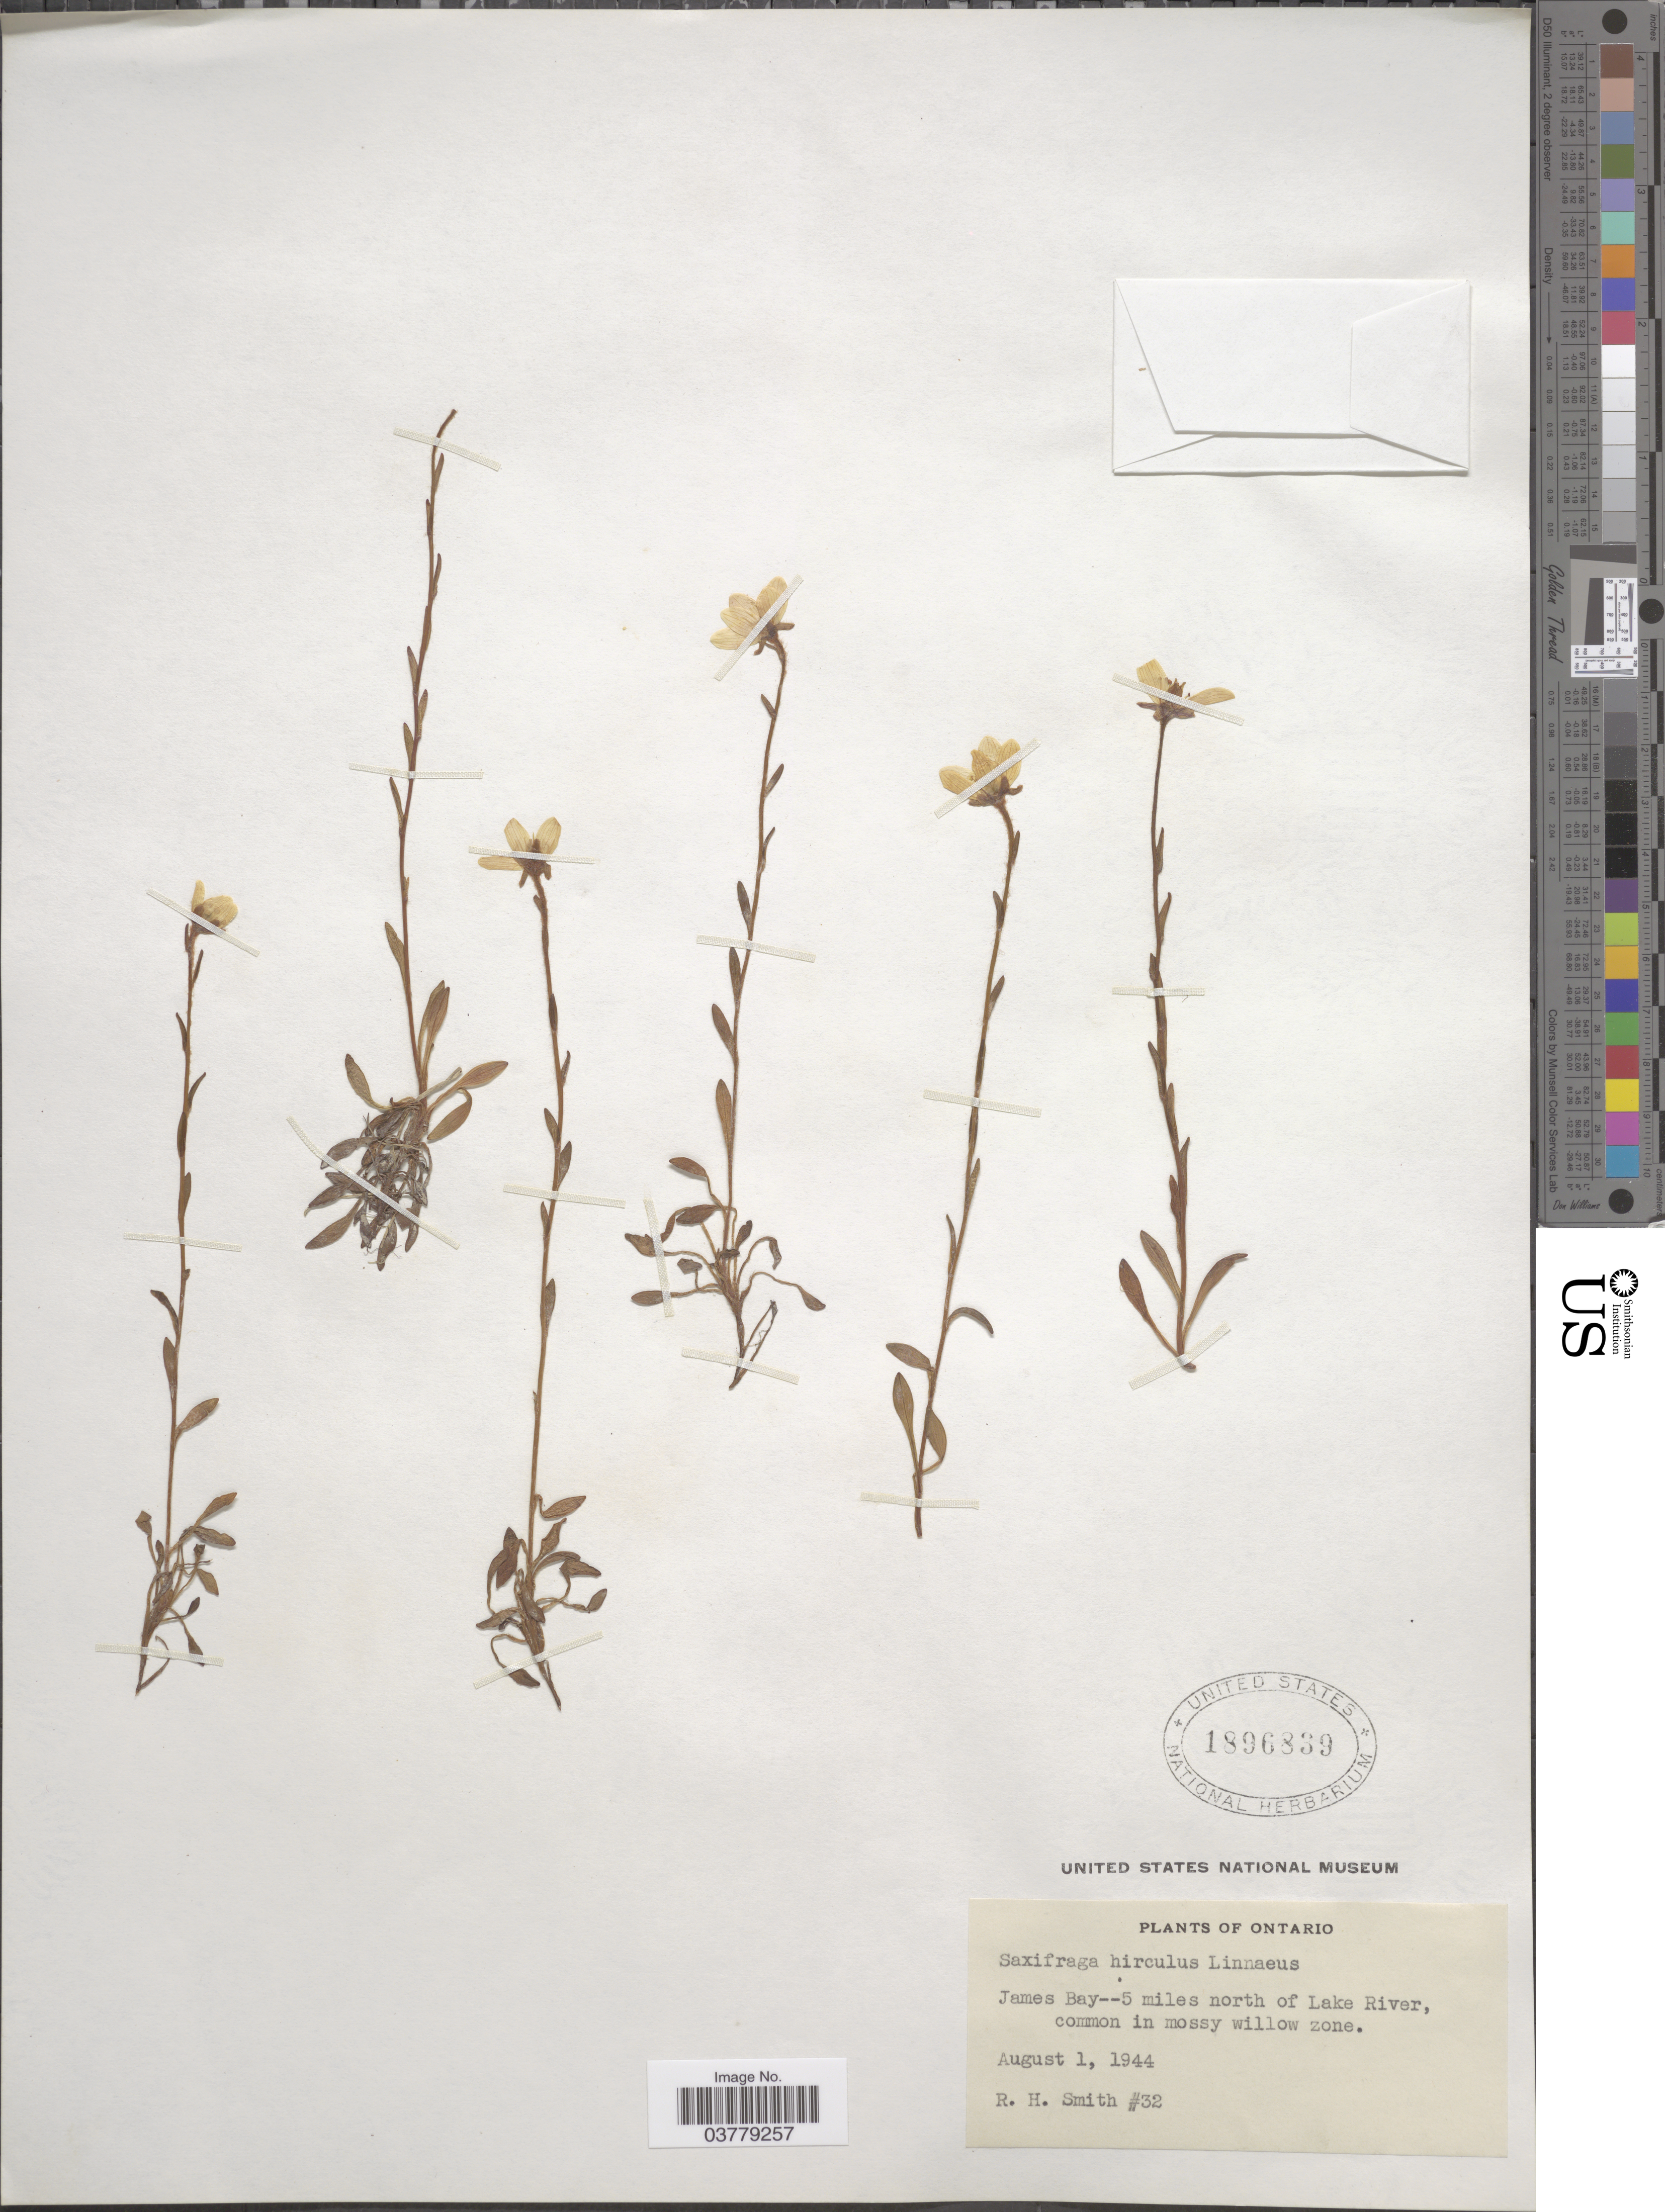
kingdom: Plantae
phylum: Tracheophyta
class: Magnoliopsida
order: Saxifragales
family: Saxifragaceae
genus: Saxifraga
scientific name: Saxifraga hirculus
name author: L.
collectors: R. H. Smith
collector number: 32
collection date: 1944-08-01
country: Canada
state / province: Ontario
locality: James Bay--5 miles north of Lake River, common in mossy willow zone.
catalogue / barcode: US 1896839